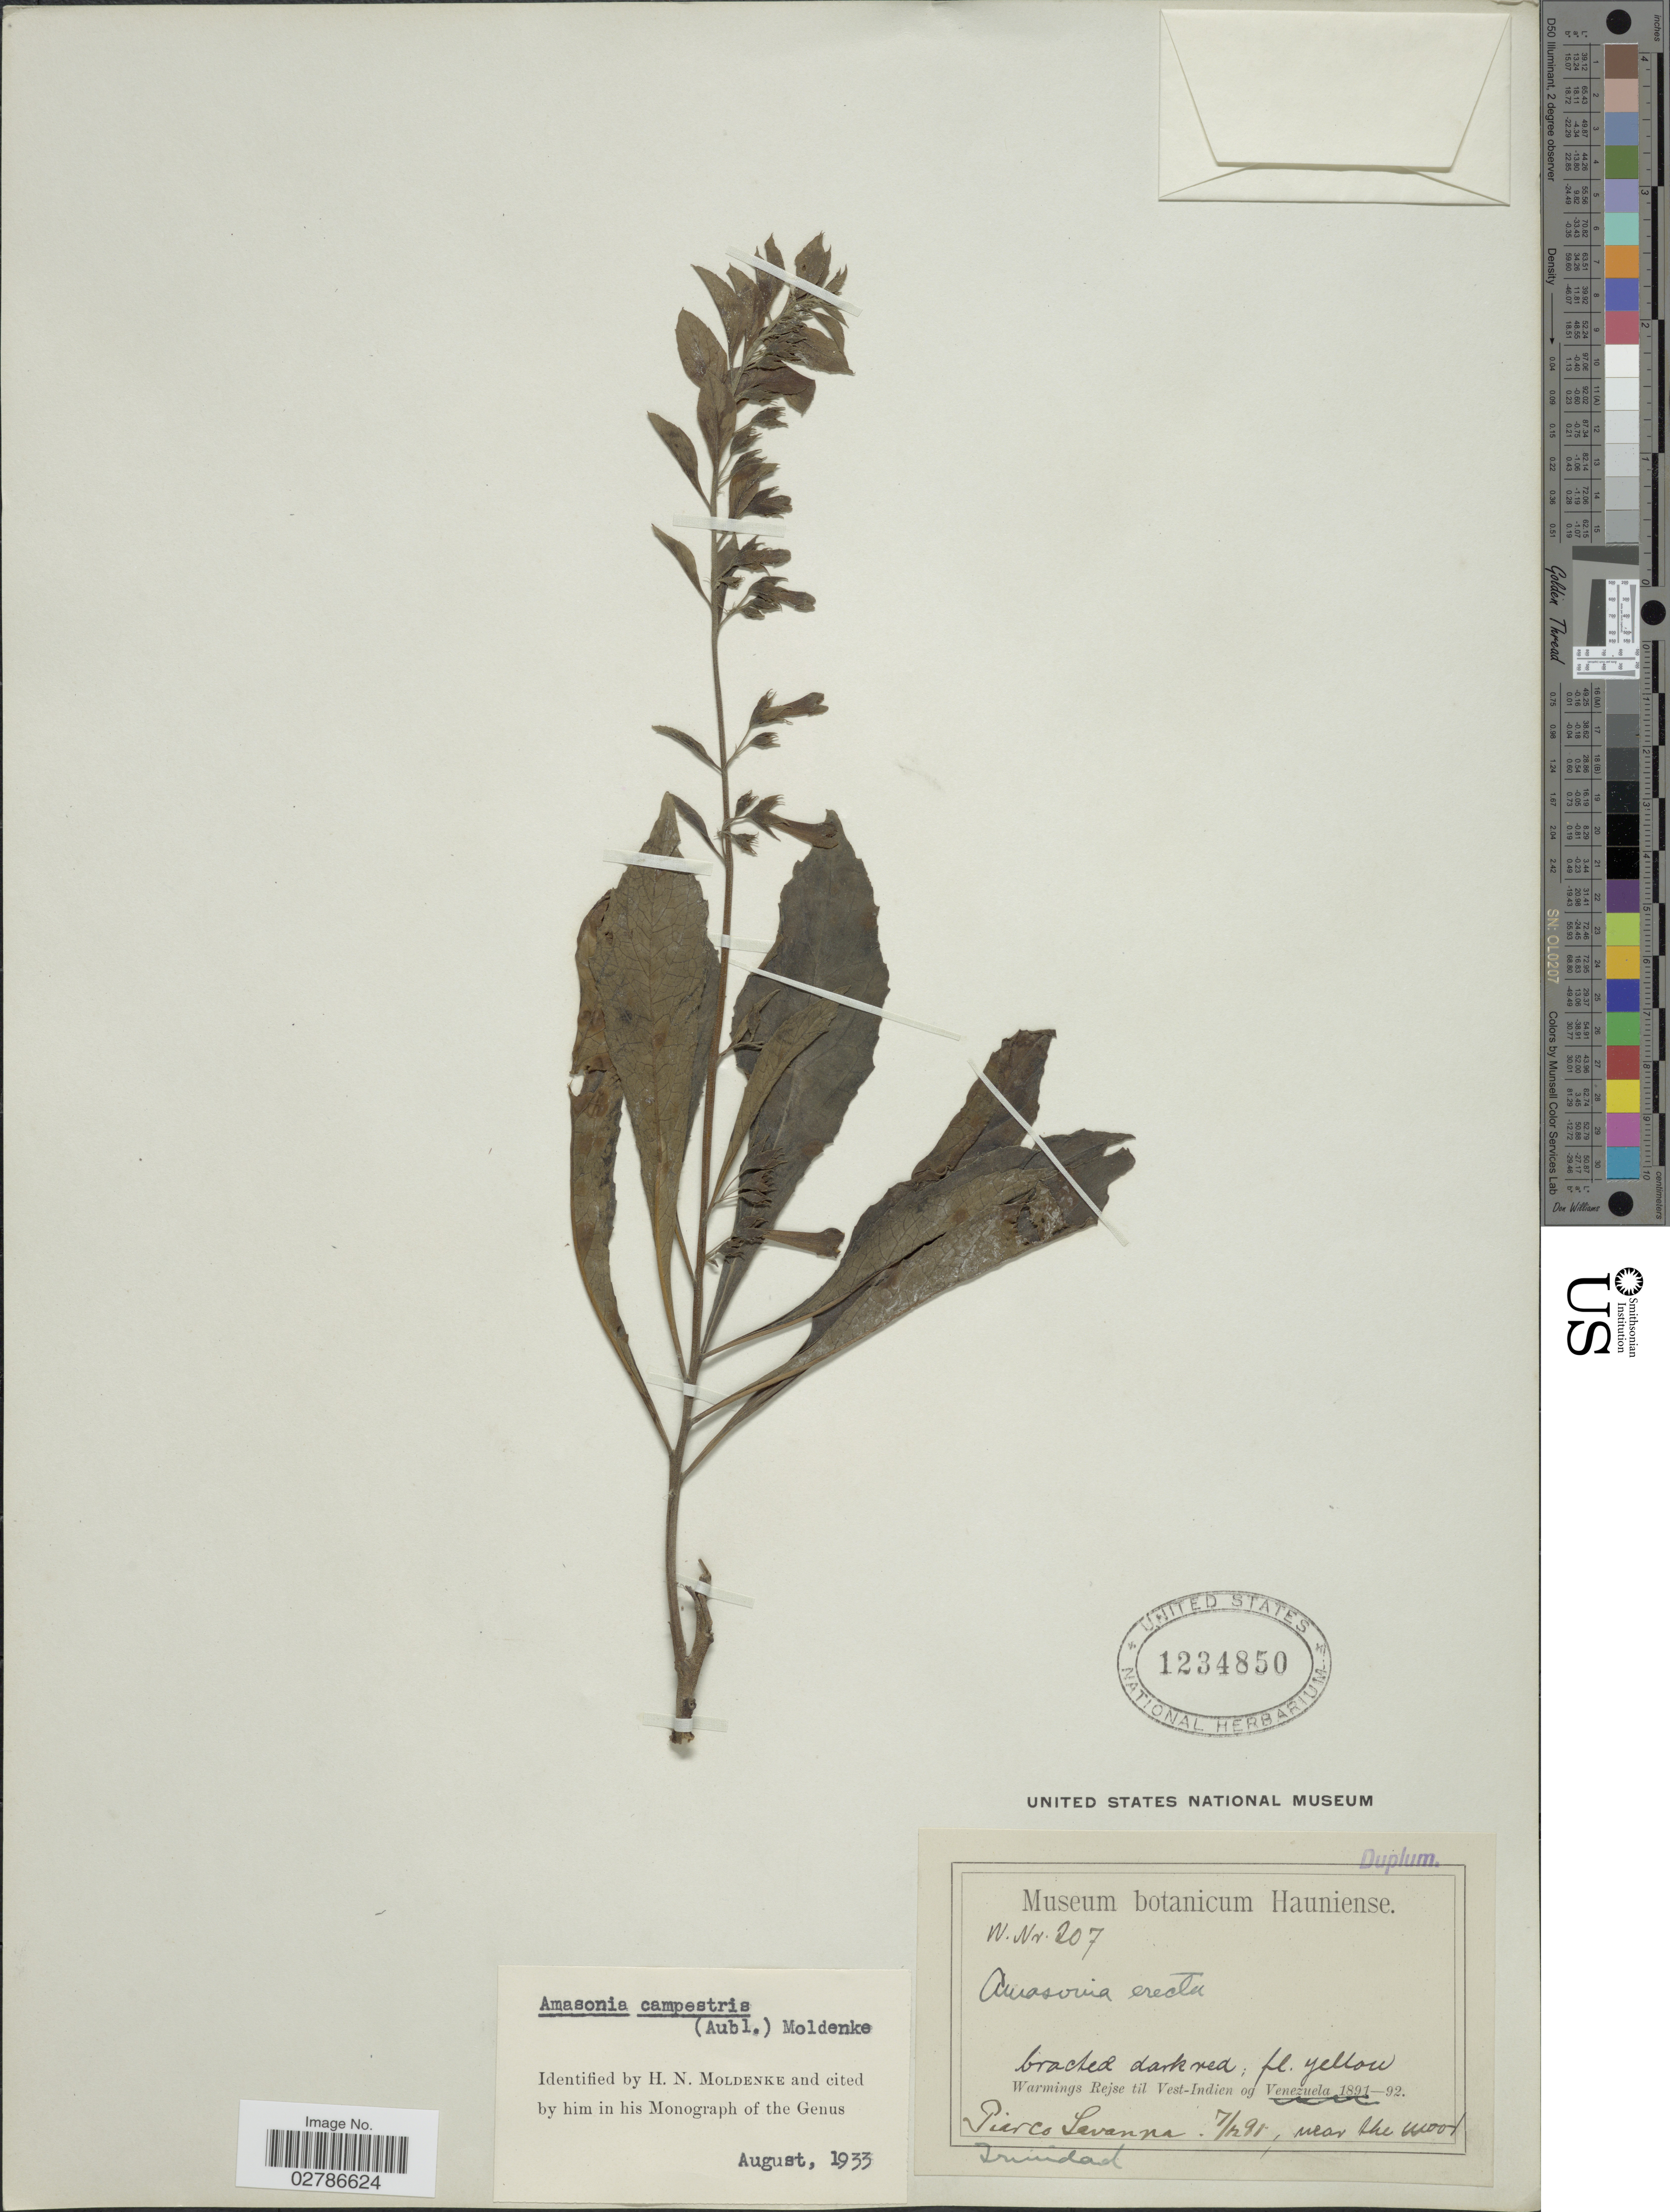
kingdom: Plantae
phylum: Tracheophyta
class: Magnoliopsida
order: Lamiales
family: Lamiaceae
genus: Amasonia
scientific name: Amasonia campestris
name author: (Aubl.) Moldenke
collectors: -. Warmings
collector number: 207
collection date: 1891-12-07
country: Trinidad and Tobago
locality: Piarco Savanna, near the wood. Trinidad.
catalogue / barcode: US 1234850